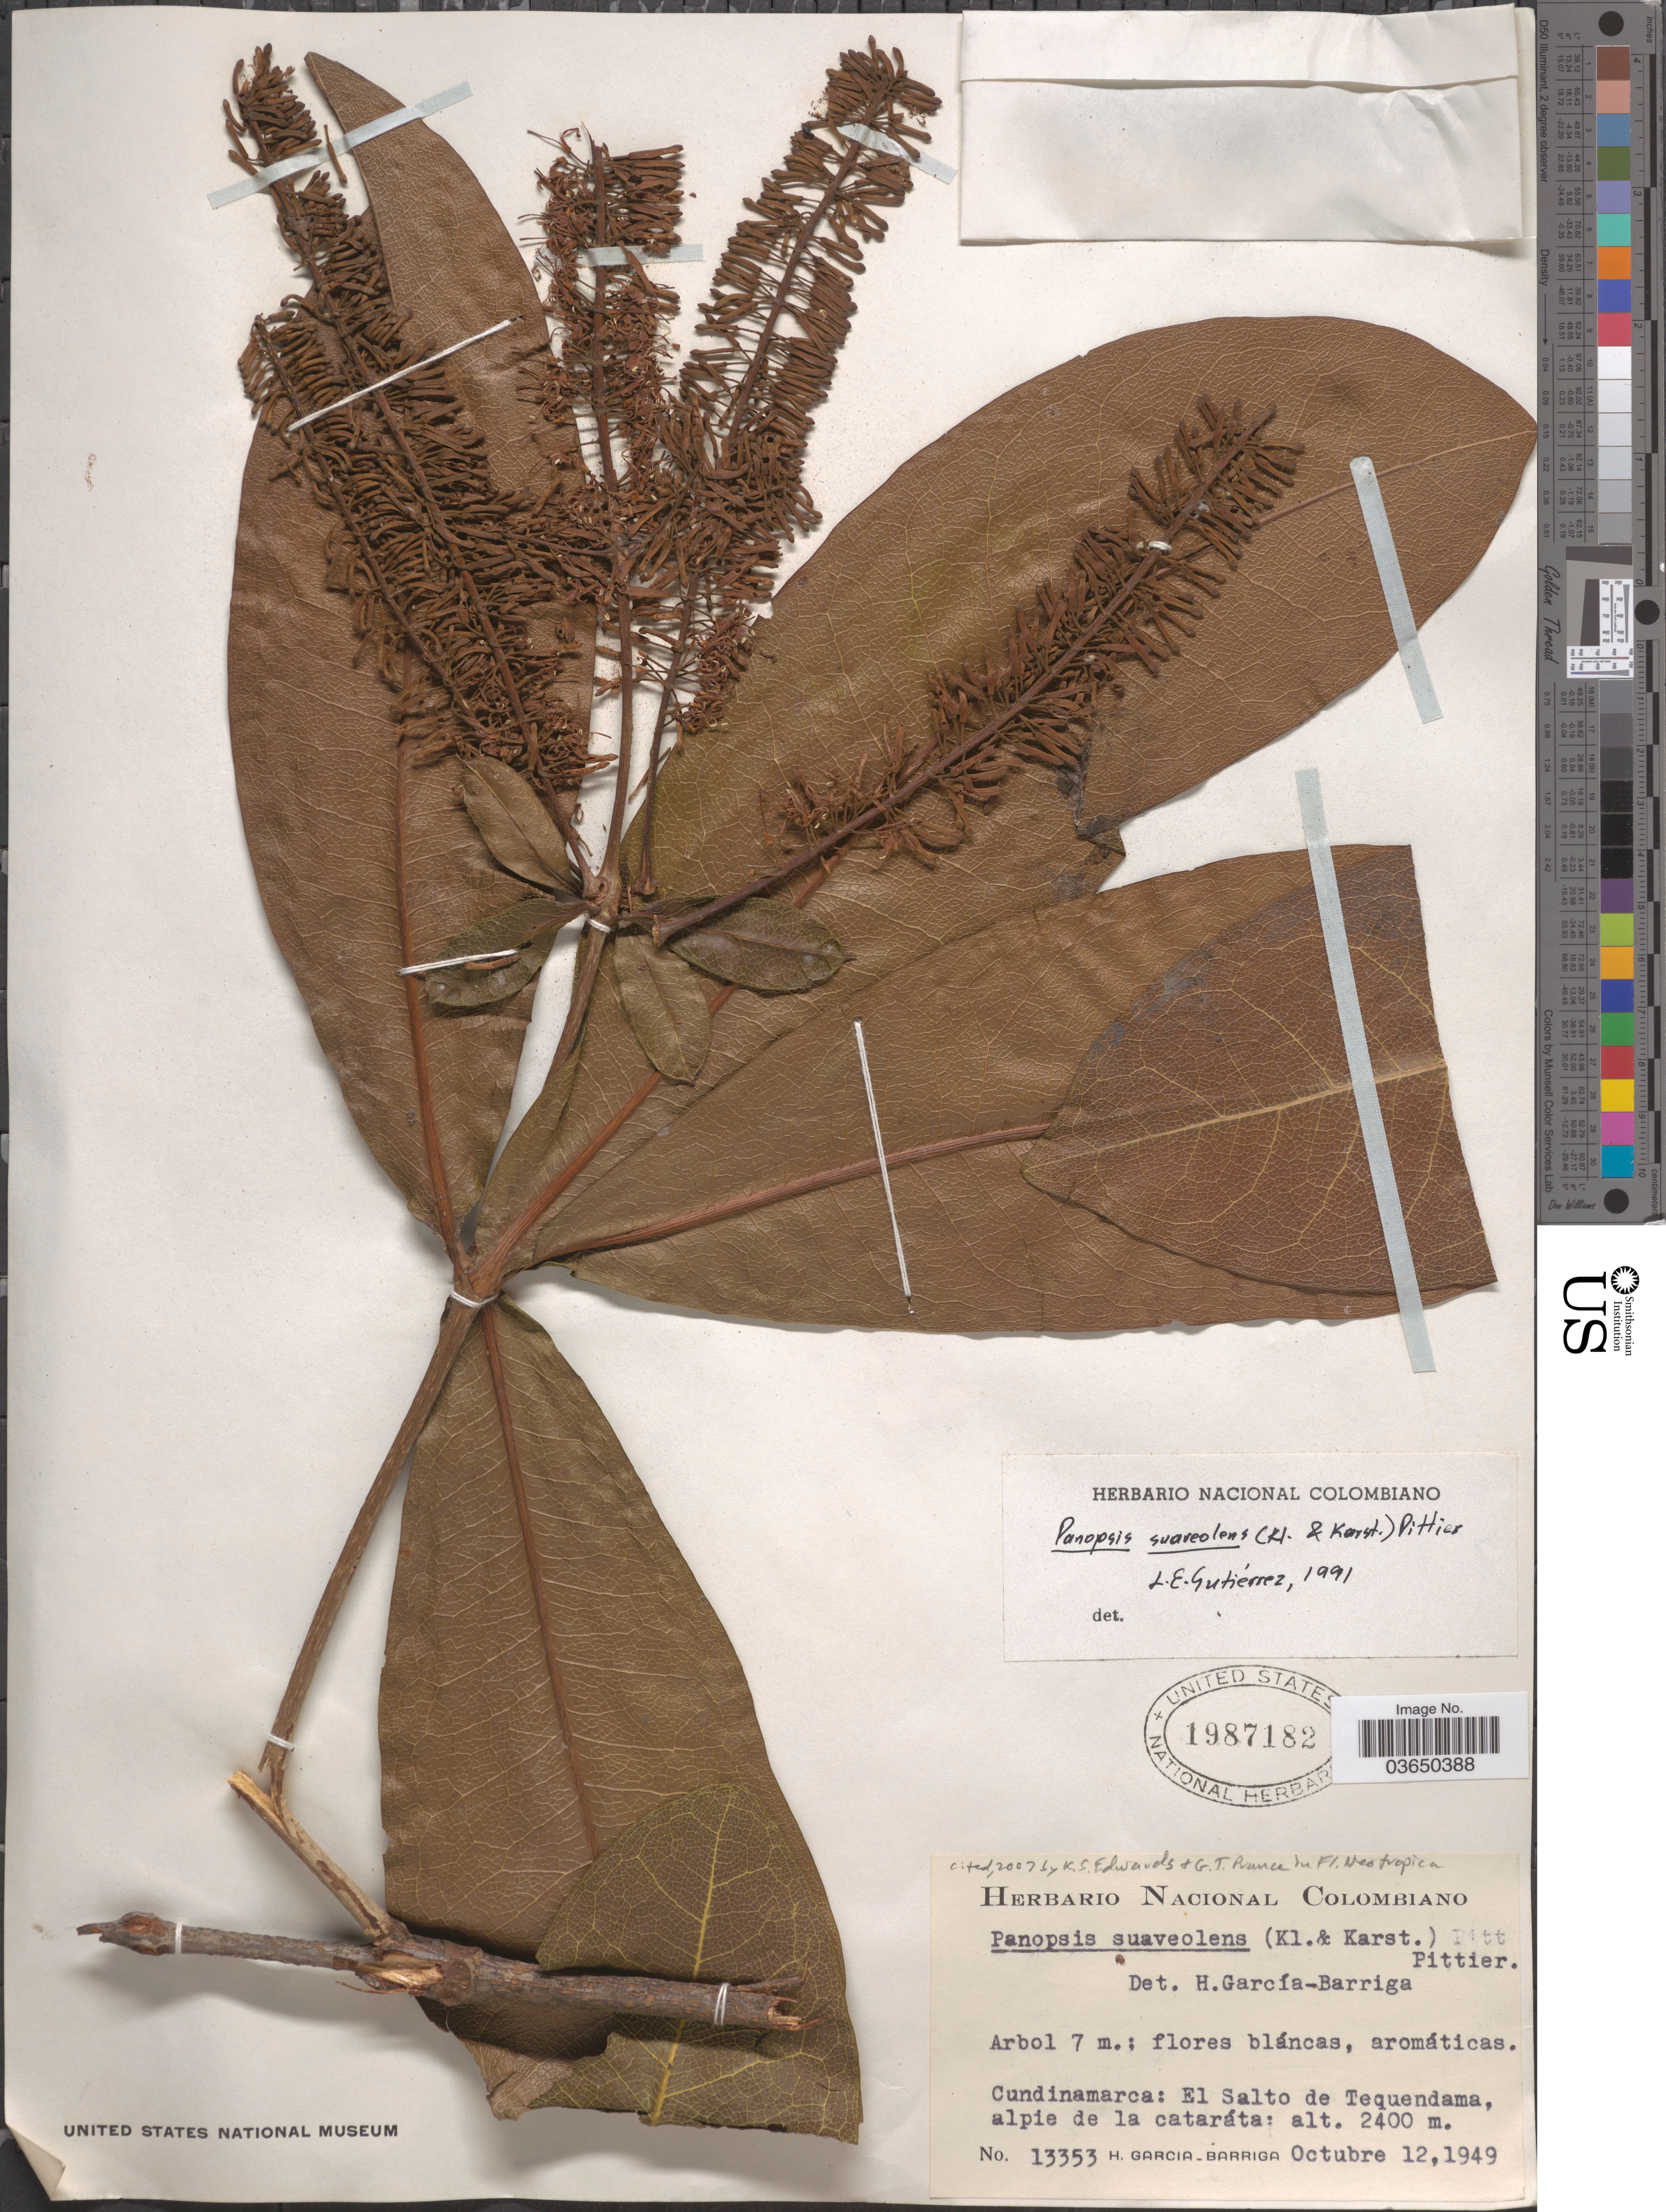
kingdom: Plantae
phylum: Tracheophyta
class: Magnoliopsida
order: Proteales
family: Proteaceae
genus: Panopsis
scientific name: Panopsis suaveolens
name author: (Klotzsch & H. Karst.) Pittier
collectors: H. García Barriga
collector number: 13353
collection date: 1949-10-12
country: Colombia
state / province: Cundinamarca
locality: El Salto de Tequendama, alpie de la cataráta.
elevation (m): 2400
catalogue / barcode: US 1987182